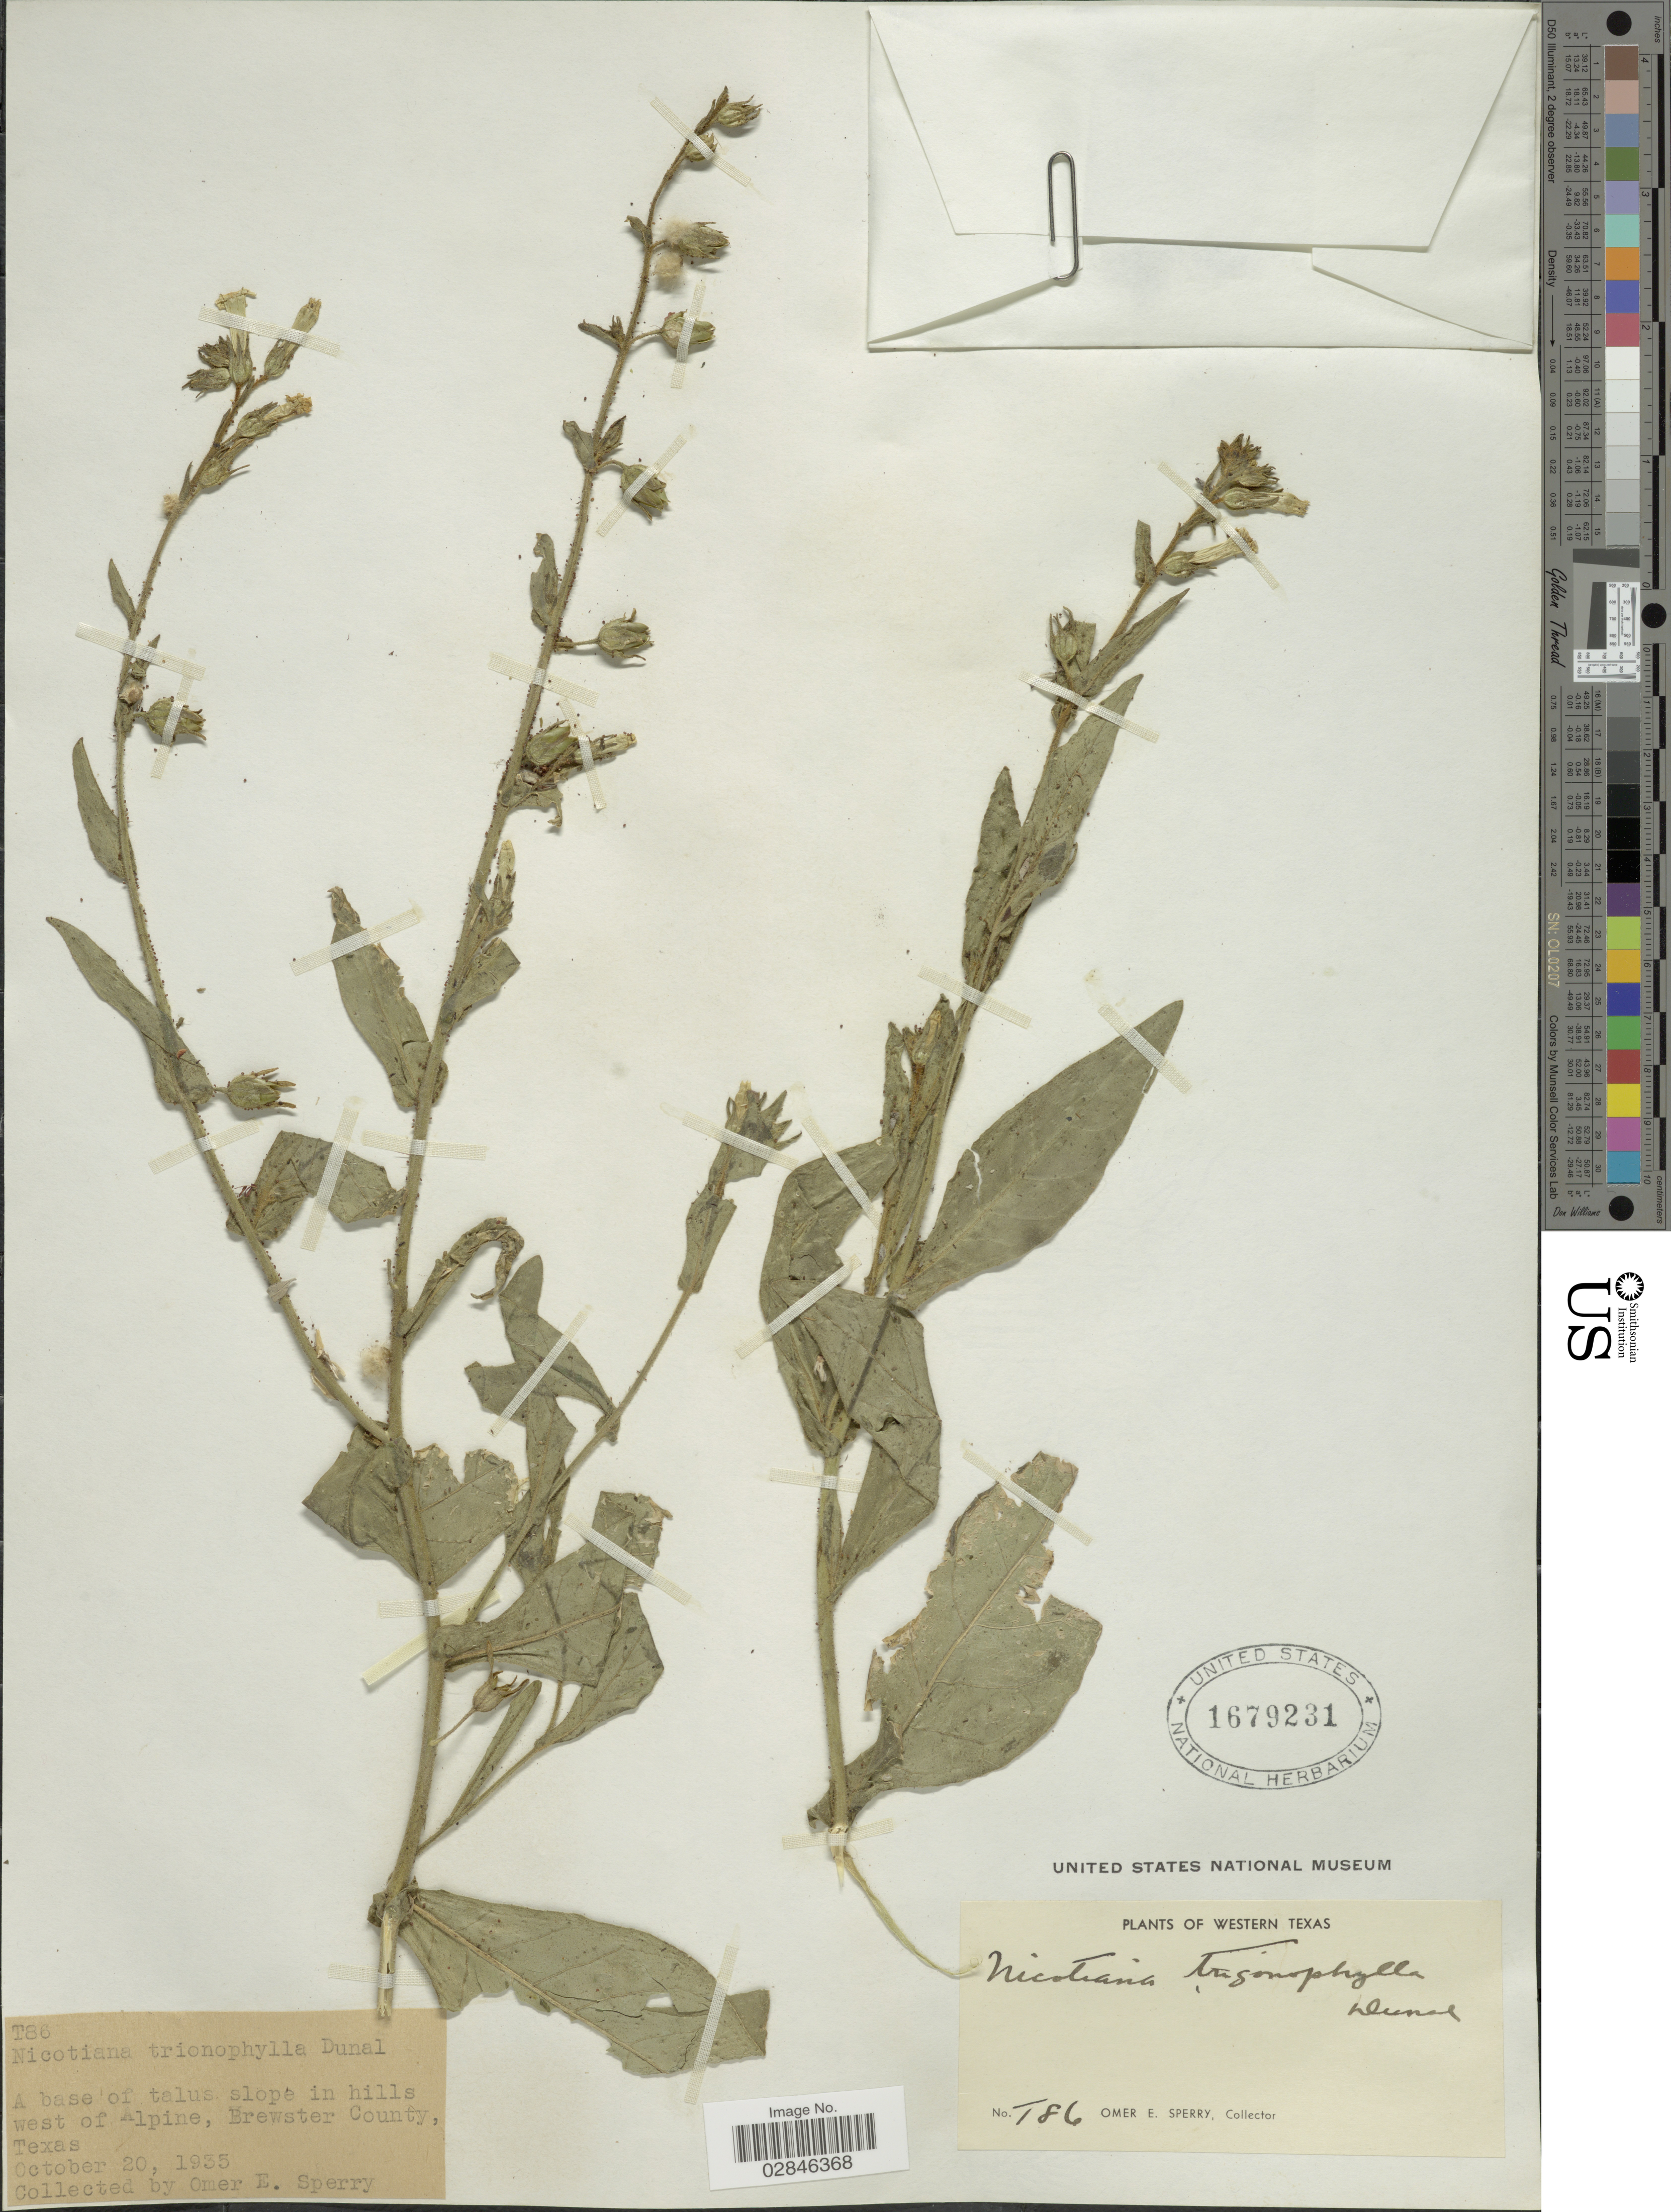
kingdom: Plantae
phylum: Tracheophyta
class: Magnoliopsida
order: Solanales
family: Solanaceae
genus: Nicotiana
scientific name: Nicotiana trigonophylla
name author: Dunal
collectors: O. E. Sperry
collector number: T86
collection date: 1935-10-20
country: United States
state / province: Texas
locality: A base of talus slope in hills west of Alpine, Brewster County.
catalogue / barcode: US 1679231